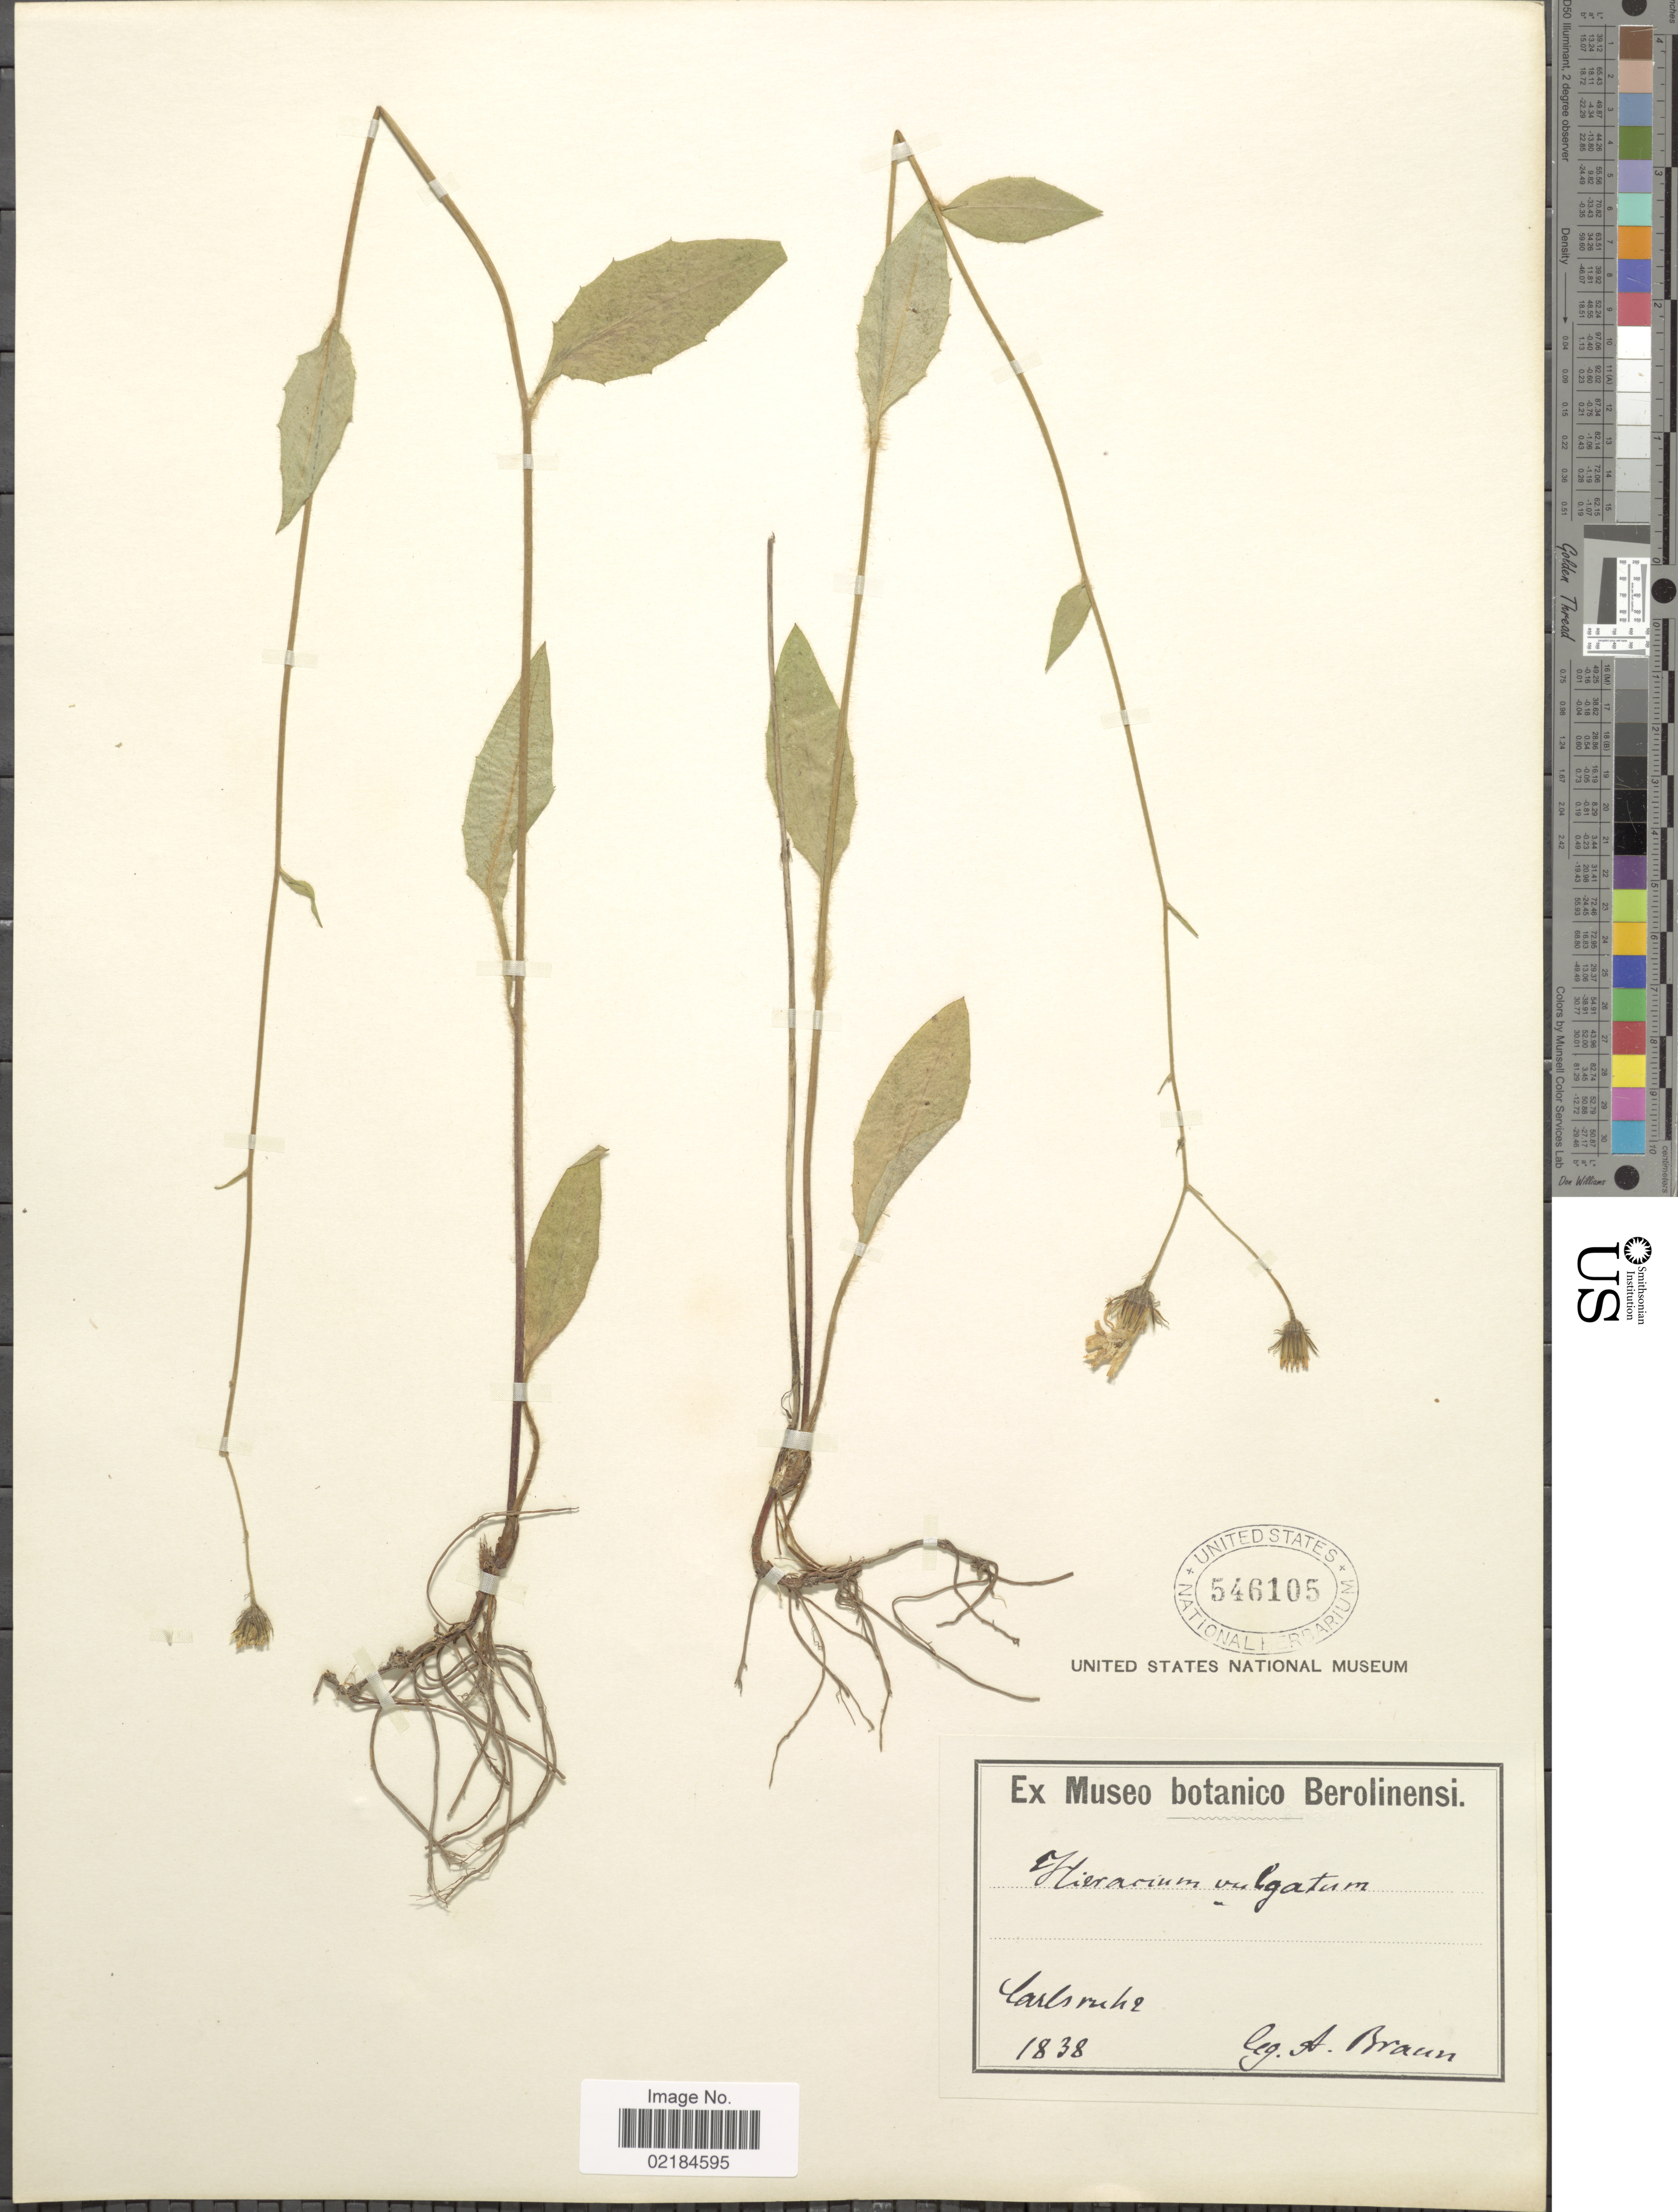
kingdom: Plantae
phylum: Tracheophyta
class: Magnoliopsida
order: Asterales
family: Asteraceae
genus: Hieracium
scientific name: Hieracium lachenalii subsp. cruenifolium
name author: (Dahlst. & Lübeck) Zahn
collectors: A. Braun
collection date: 1838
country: Germany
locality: Carlsruhe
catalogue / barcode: US 546105